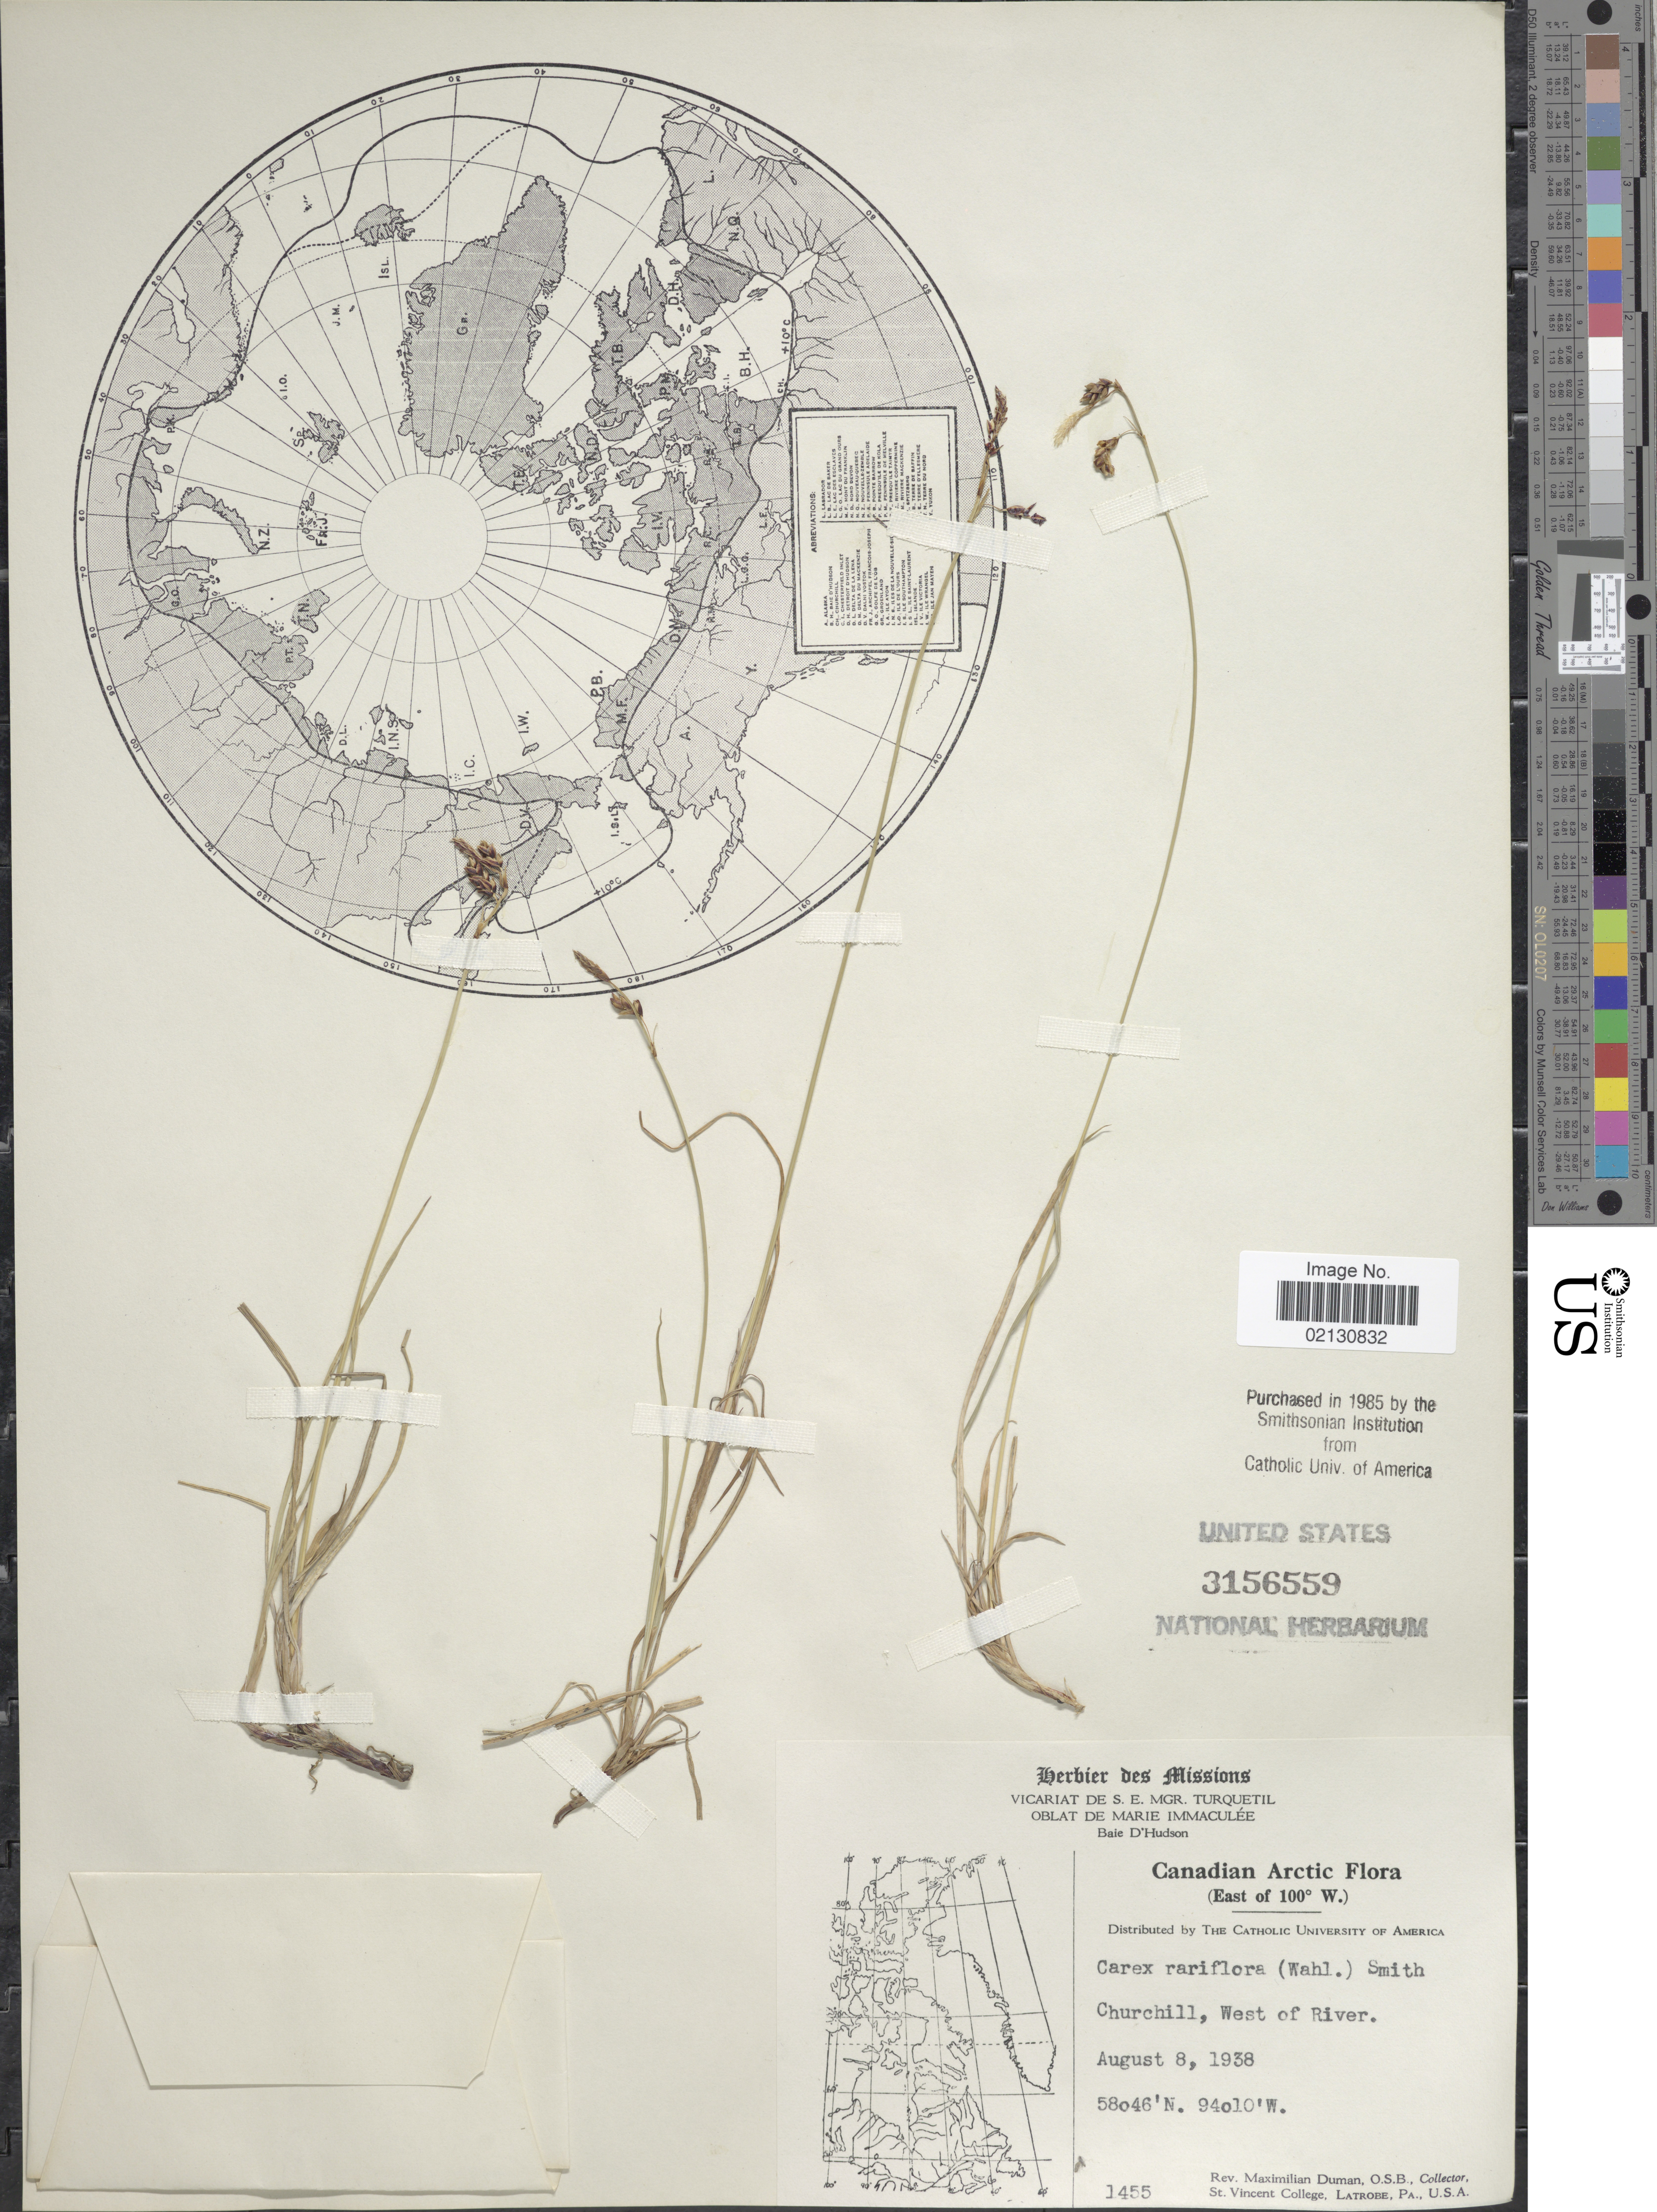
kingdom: Plantae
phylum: Tracheophyta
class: Liliopsida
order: Poales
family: Cyperaceae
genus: Carex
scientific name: Carex rariflora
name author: (Wahlenb.) Sm.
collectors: M. Duman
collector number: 1455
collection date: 1938-08-08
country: Canada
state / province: Manitoba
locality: Canadian Arctic (East of 100° W.) Churchill, West of River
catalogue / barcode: US 3156559